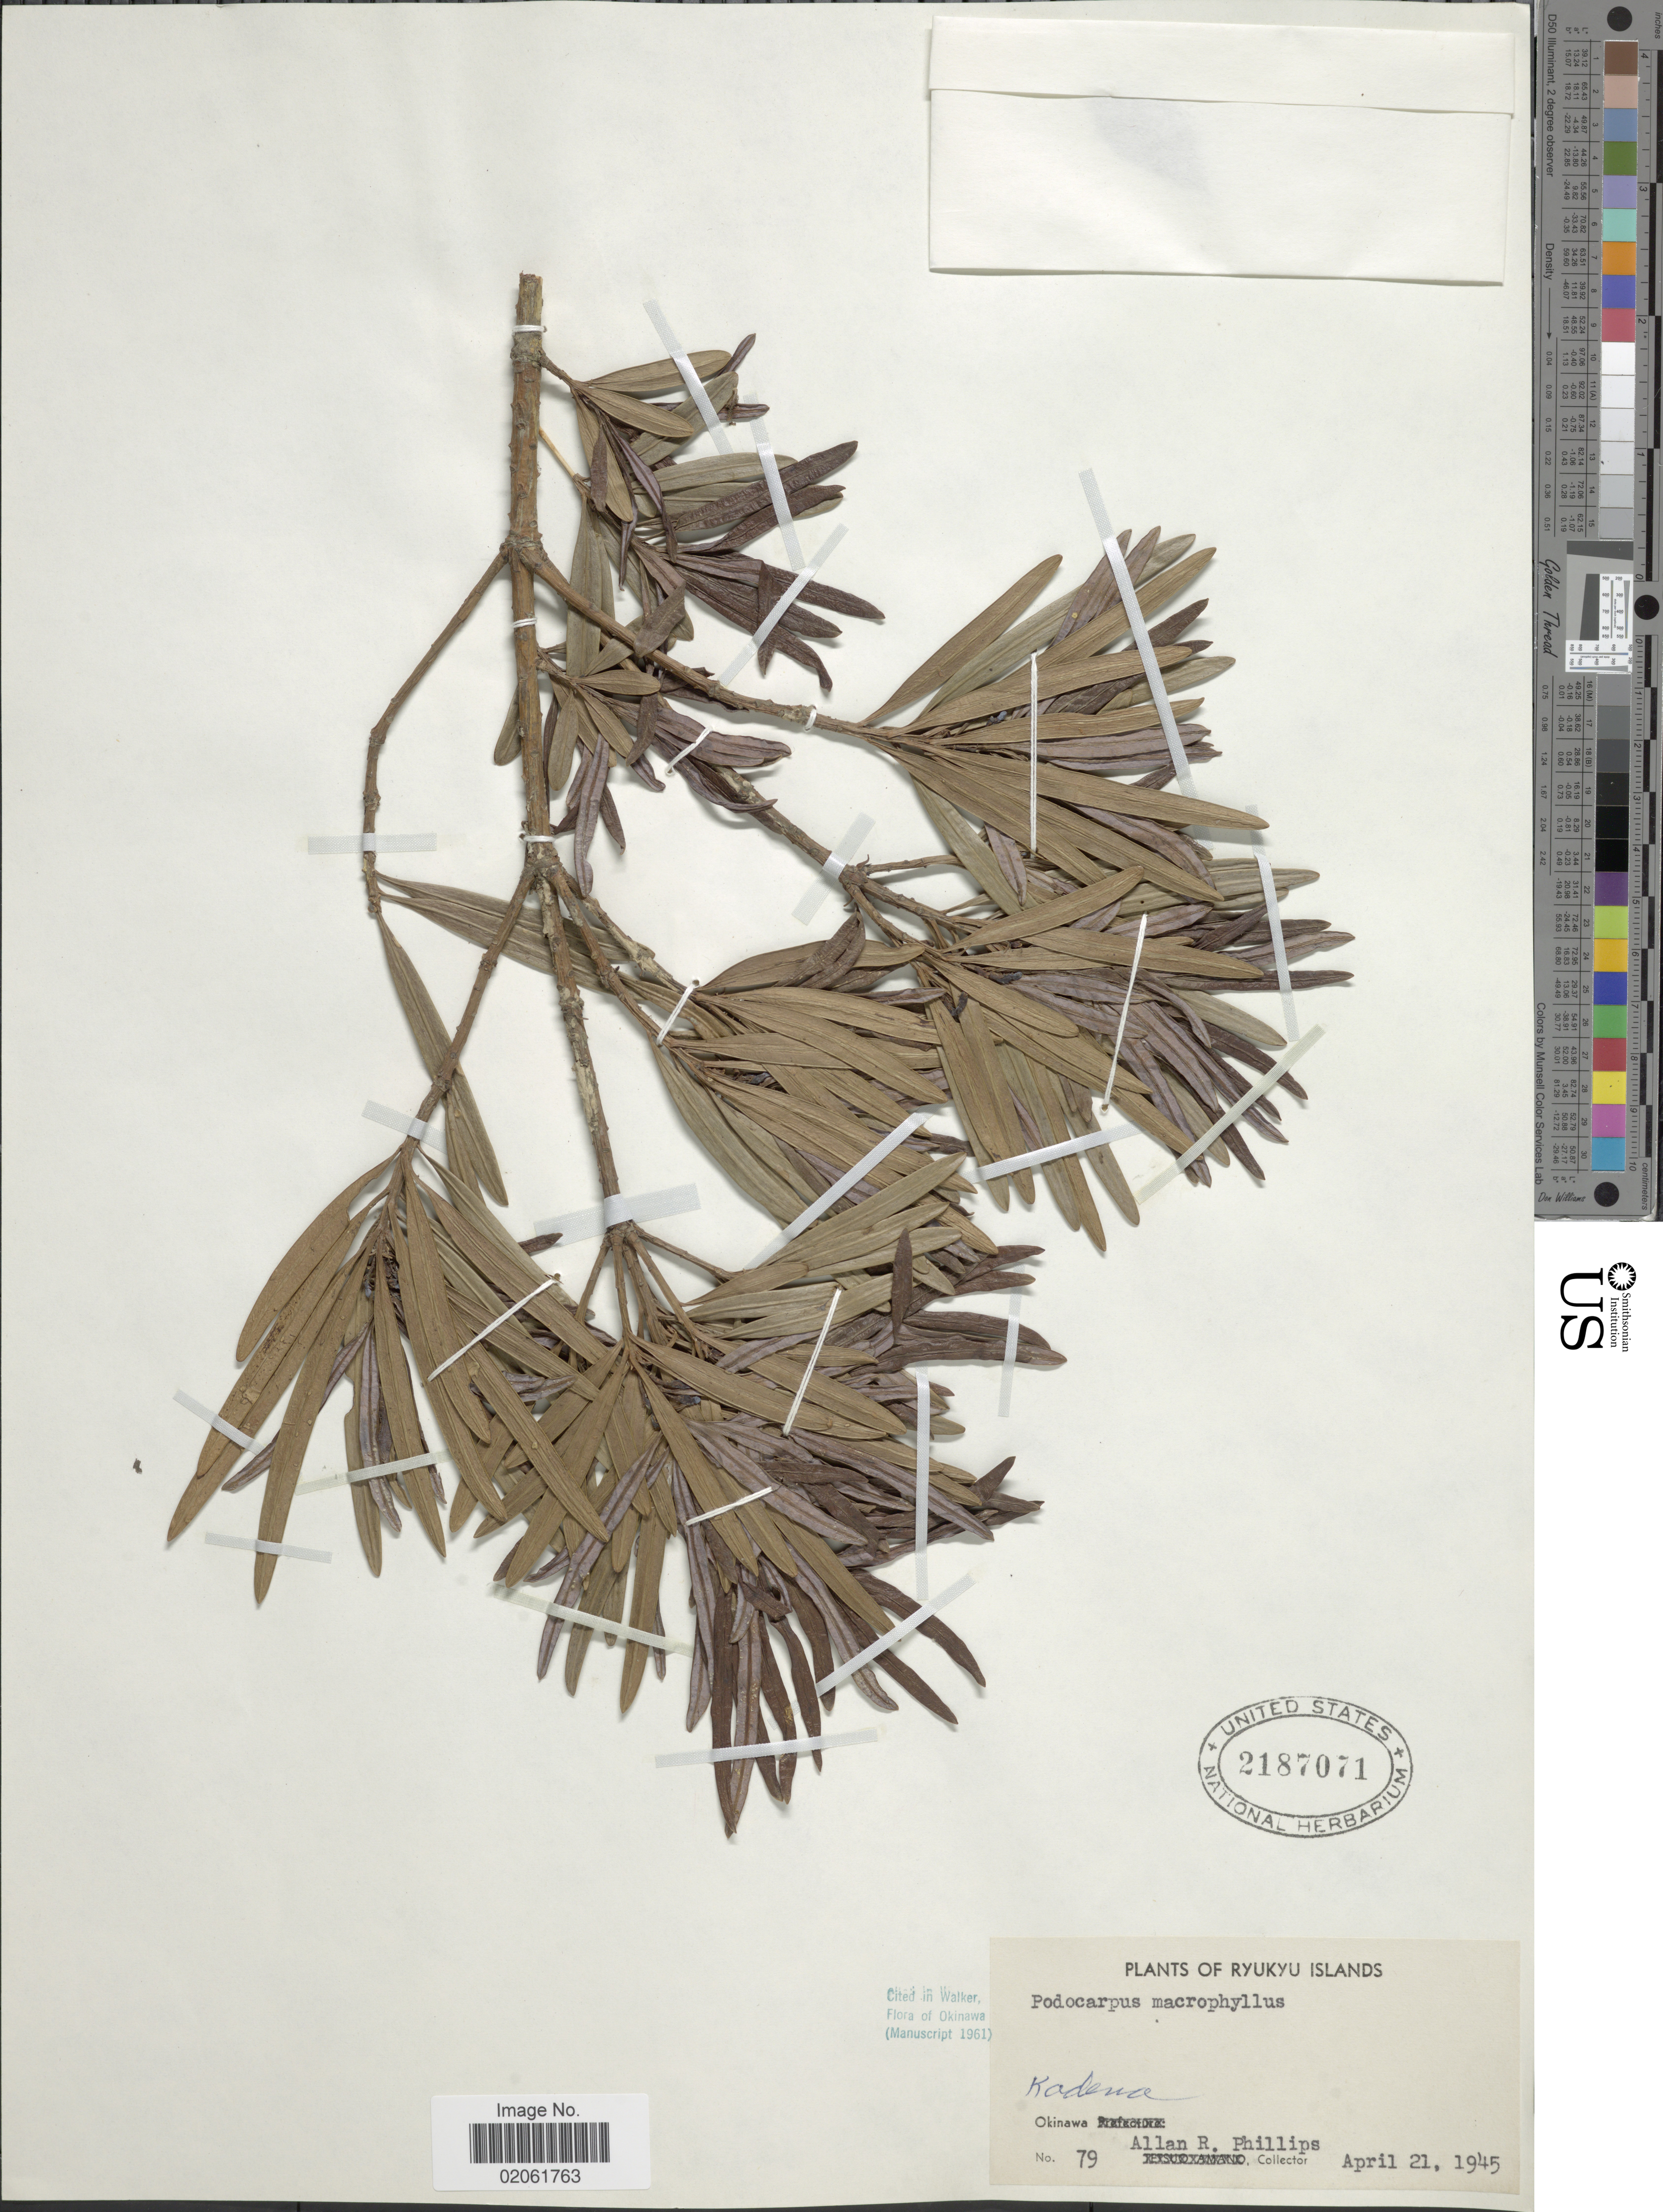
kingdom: Plantae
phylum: Tracheophyta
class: Pinopsida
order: Pinales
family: Podocarpaceae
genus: Podocarpus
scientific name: Podocarpus chinensis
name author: Wall. ex J. Forbes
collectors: A. R. Phillips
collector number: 79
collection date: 1945-04-21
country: Japan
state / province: Okinawa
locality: Ryukyu Islands, Kadena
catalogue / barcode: US 2187071